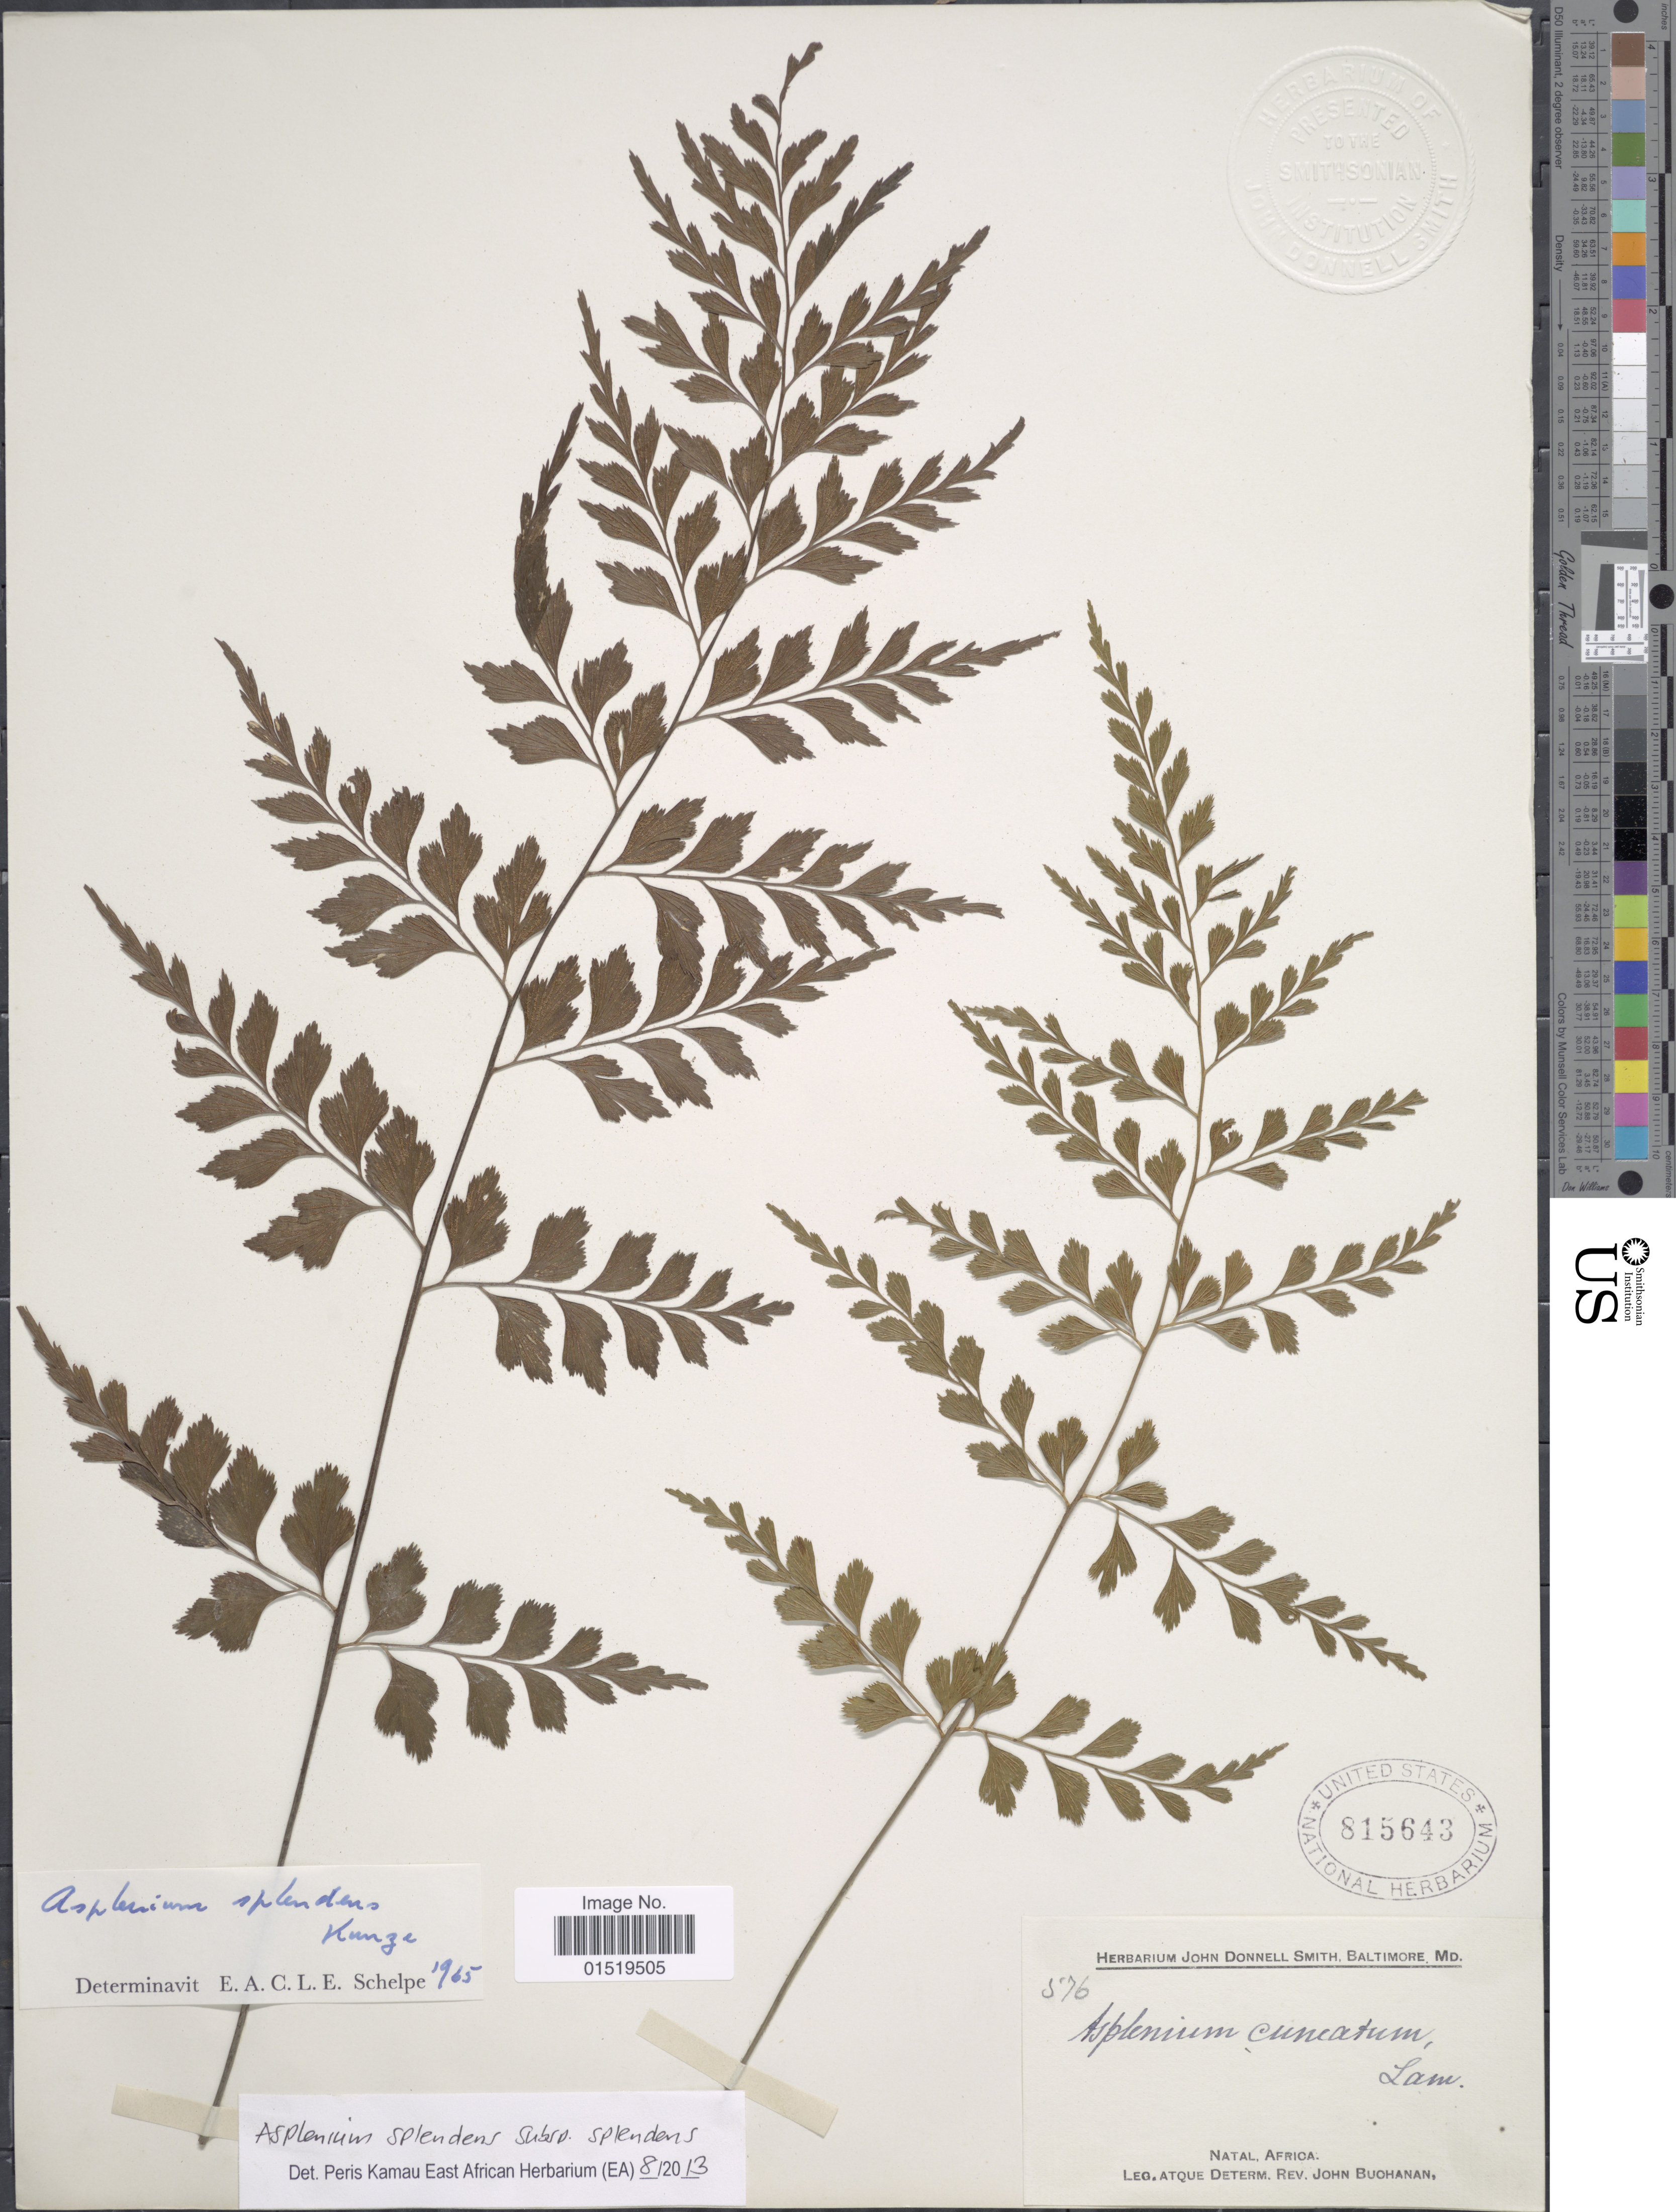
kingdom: Plantae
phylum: Tracheophyta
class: Polypodiopsida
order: Polypodiales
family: Aspleniaceae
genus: Asplenium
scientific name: Asplenium splendens subsp. splendens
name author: Kunze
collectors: J. Buchanan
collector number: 576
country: South Africa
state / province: KwaZulu-Natal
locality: Natal.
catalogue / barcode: US 815643